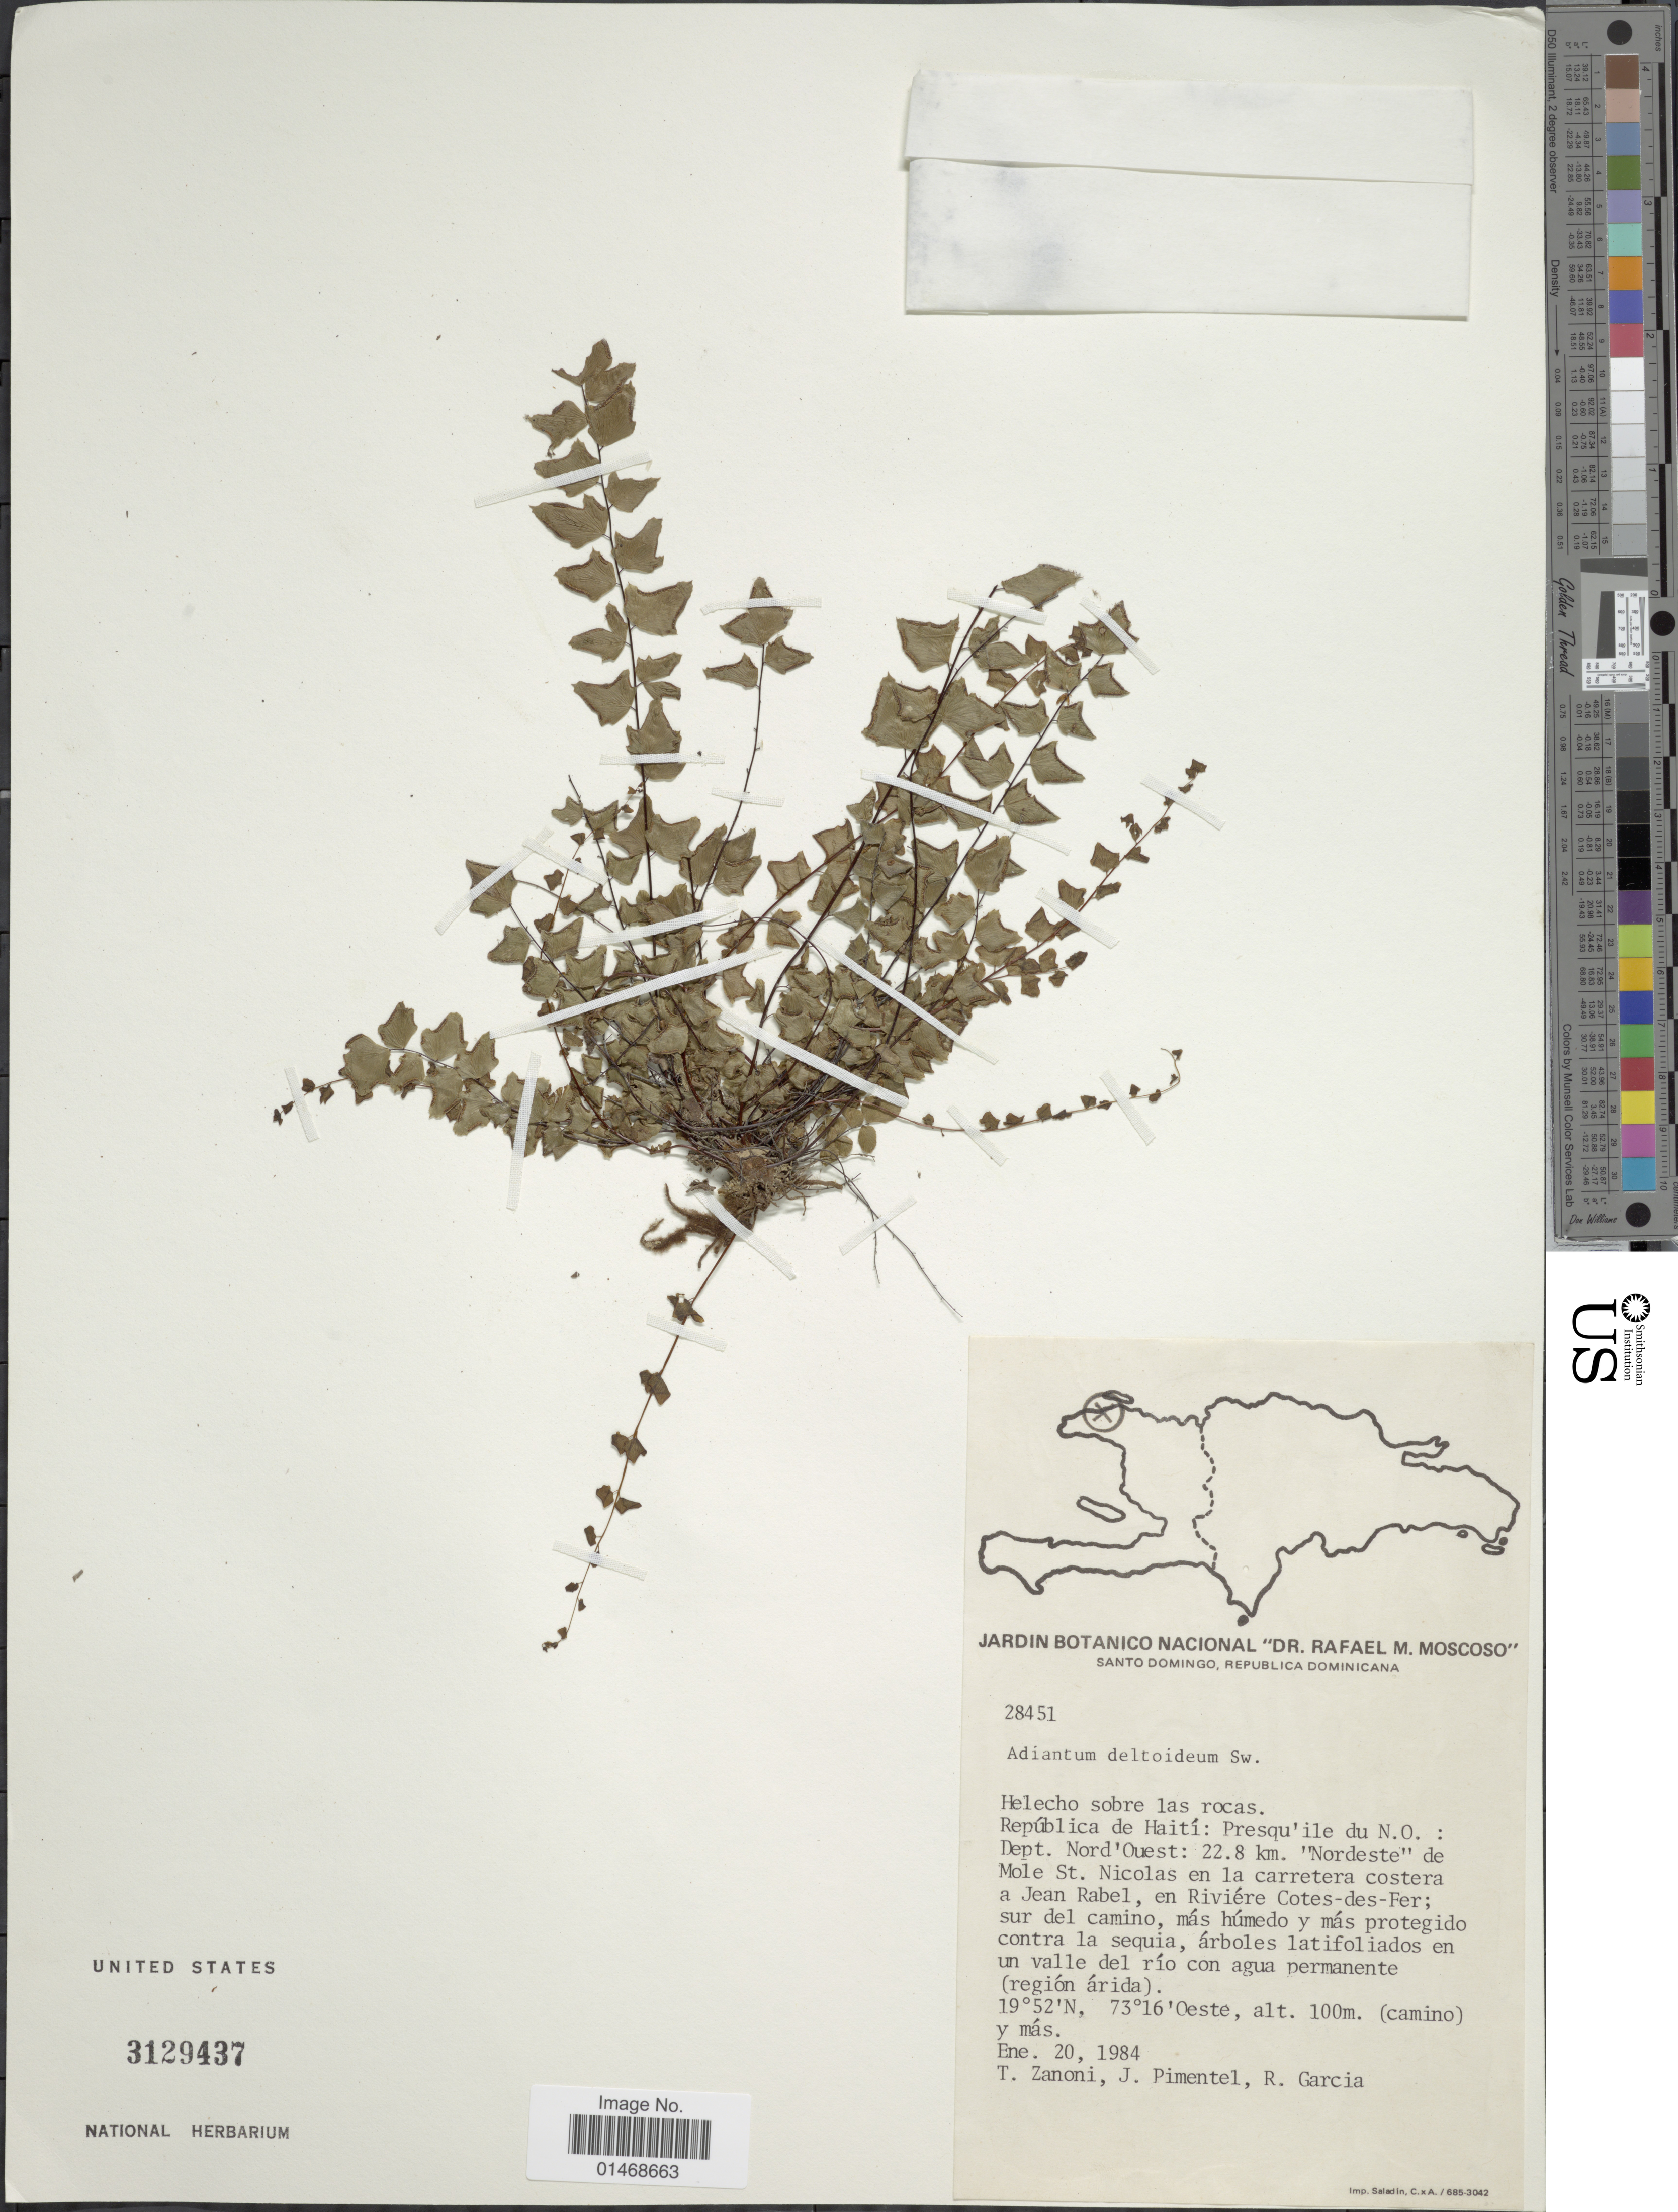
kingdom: Plantae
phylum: Tracheophyta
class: Polypodiopsida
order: Polypodiales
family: Pteridaceae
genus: Adiantum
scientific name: Adiantum deltoideum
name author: Sw.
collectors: T. A. Zanoni, J. Pimentel & R. Garcia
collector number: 28451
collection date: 1984-01-20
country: Haiti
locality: República de Haití: Presqu'ile du N.O.: Dept. Nord'Ouest: 22.8 km. 'Nordeste' de Mole St Nicolas en la carretera costera a Jean Rabel, en Riviére Cotes-des-Fer (región árida)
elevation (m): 100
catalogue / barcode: US 3129437